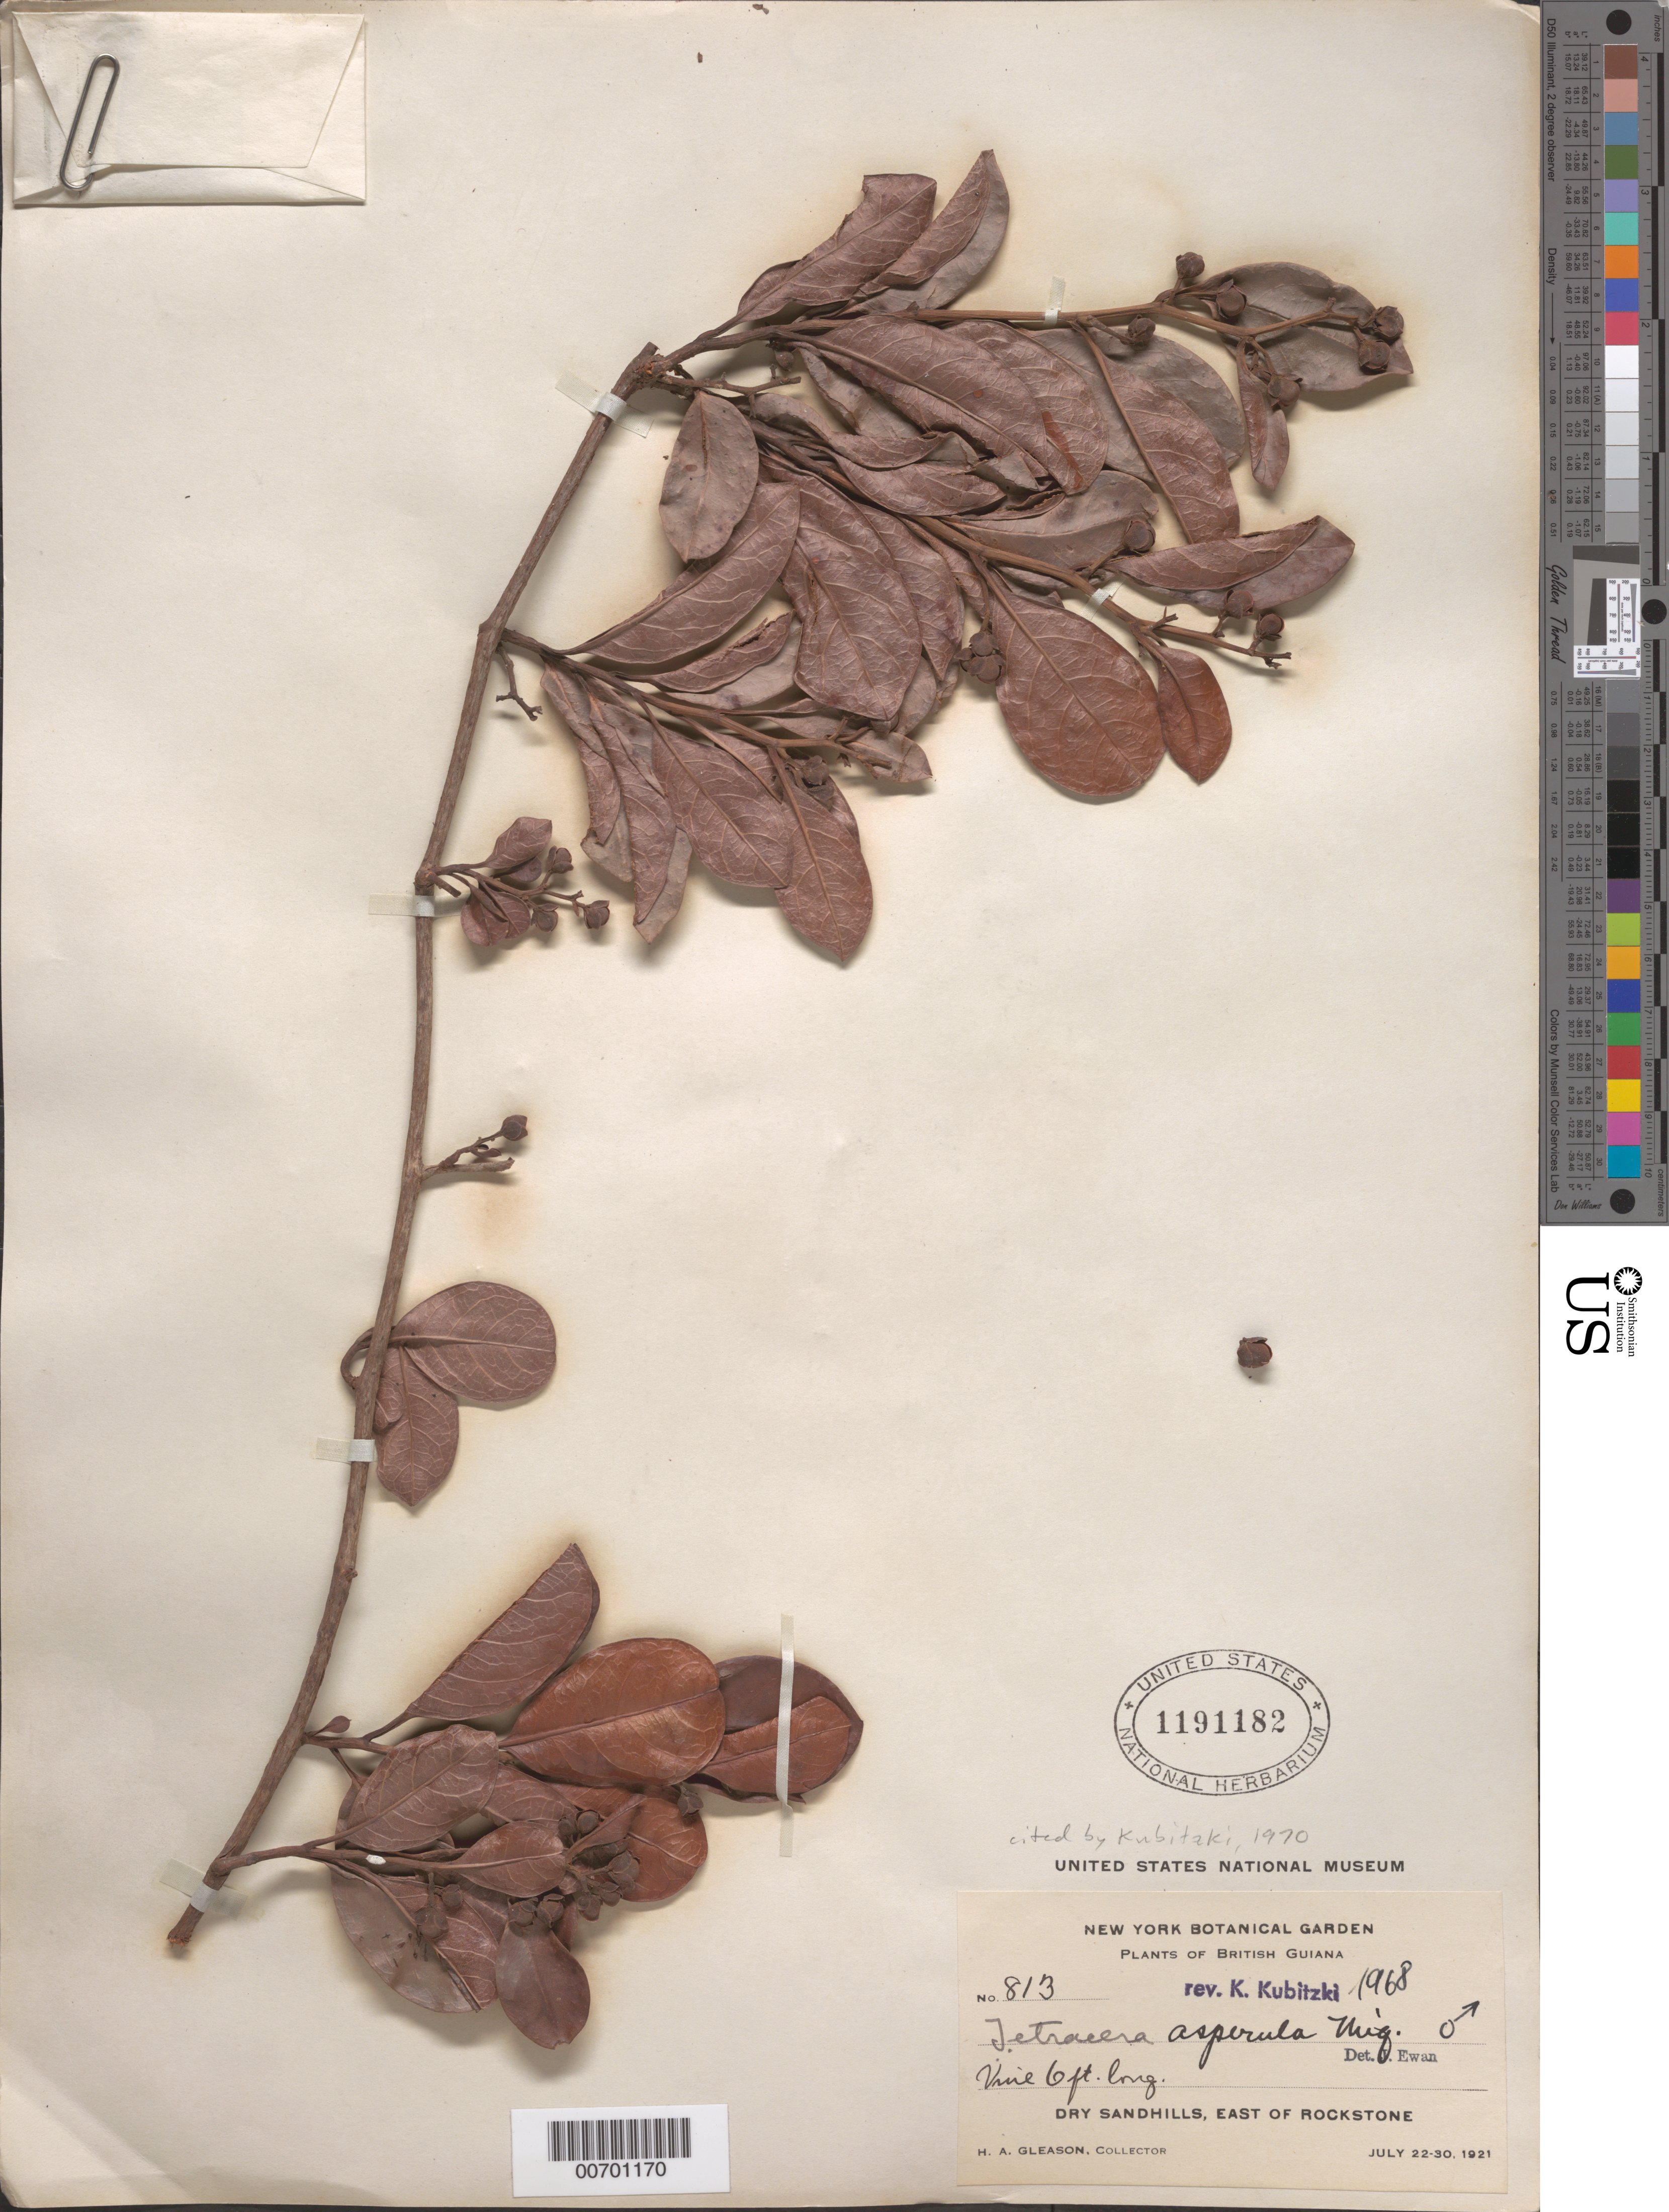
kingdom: Plantae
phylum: Tracheophyta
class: Magnoliopsida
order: Dilleniales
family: Dilleniaceae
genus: Tetracera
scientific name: Tetracera asperula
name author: Miq.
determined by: Kubitzki, Klaus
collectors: H. A. Gleason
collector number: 813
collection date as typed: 22-Jul-21 to 30-Jul-21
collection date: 1921-07-22/1921-07-30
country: Guyana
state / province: U. Demerara-Berbice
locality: Rockstone, E of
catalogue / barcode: US 1191182